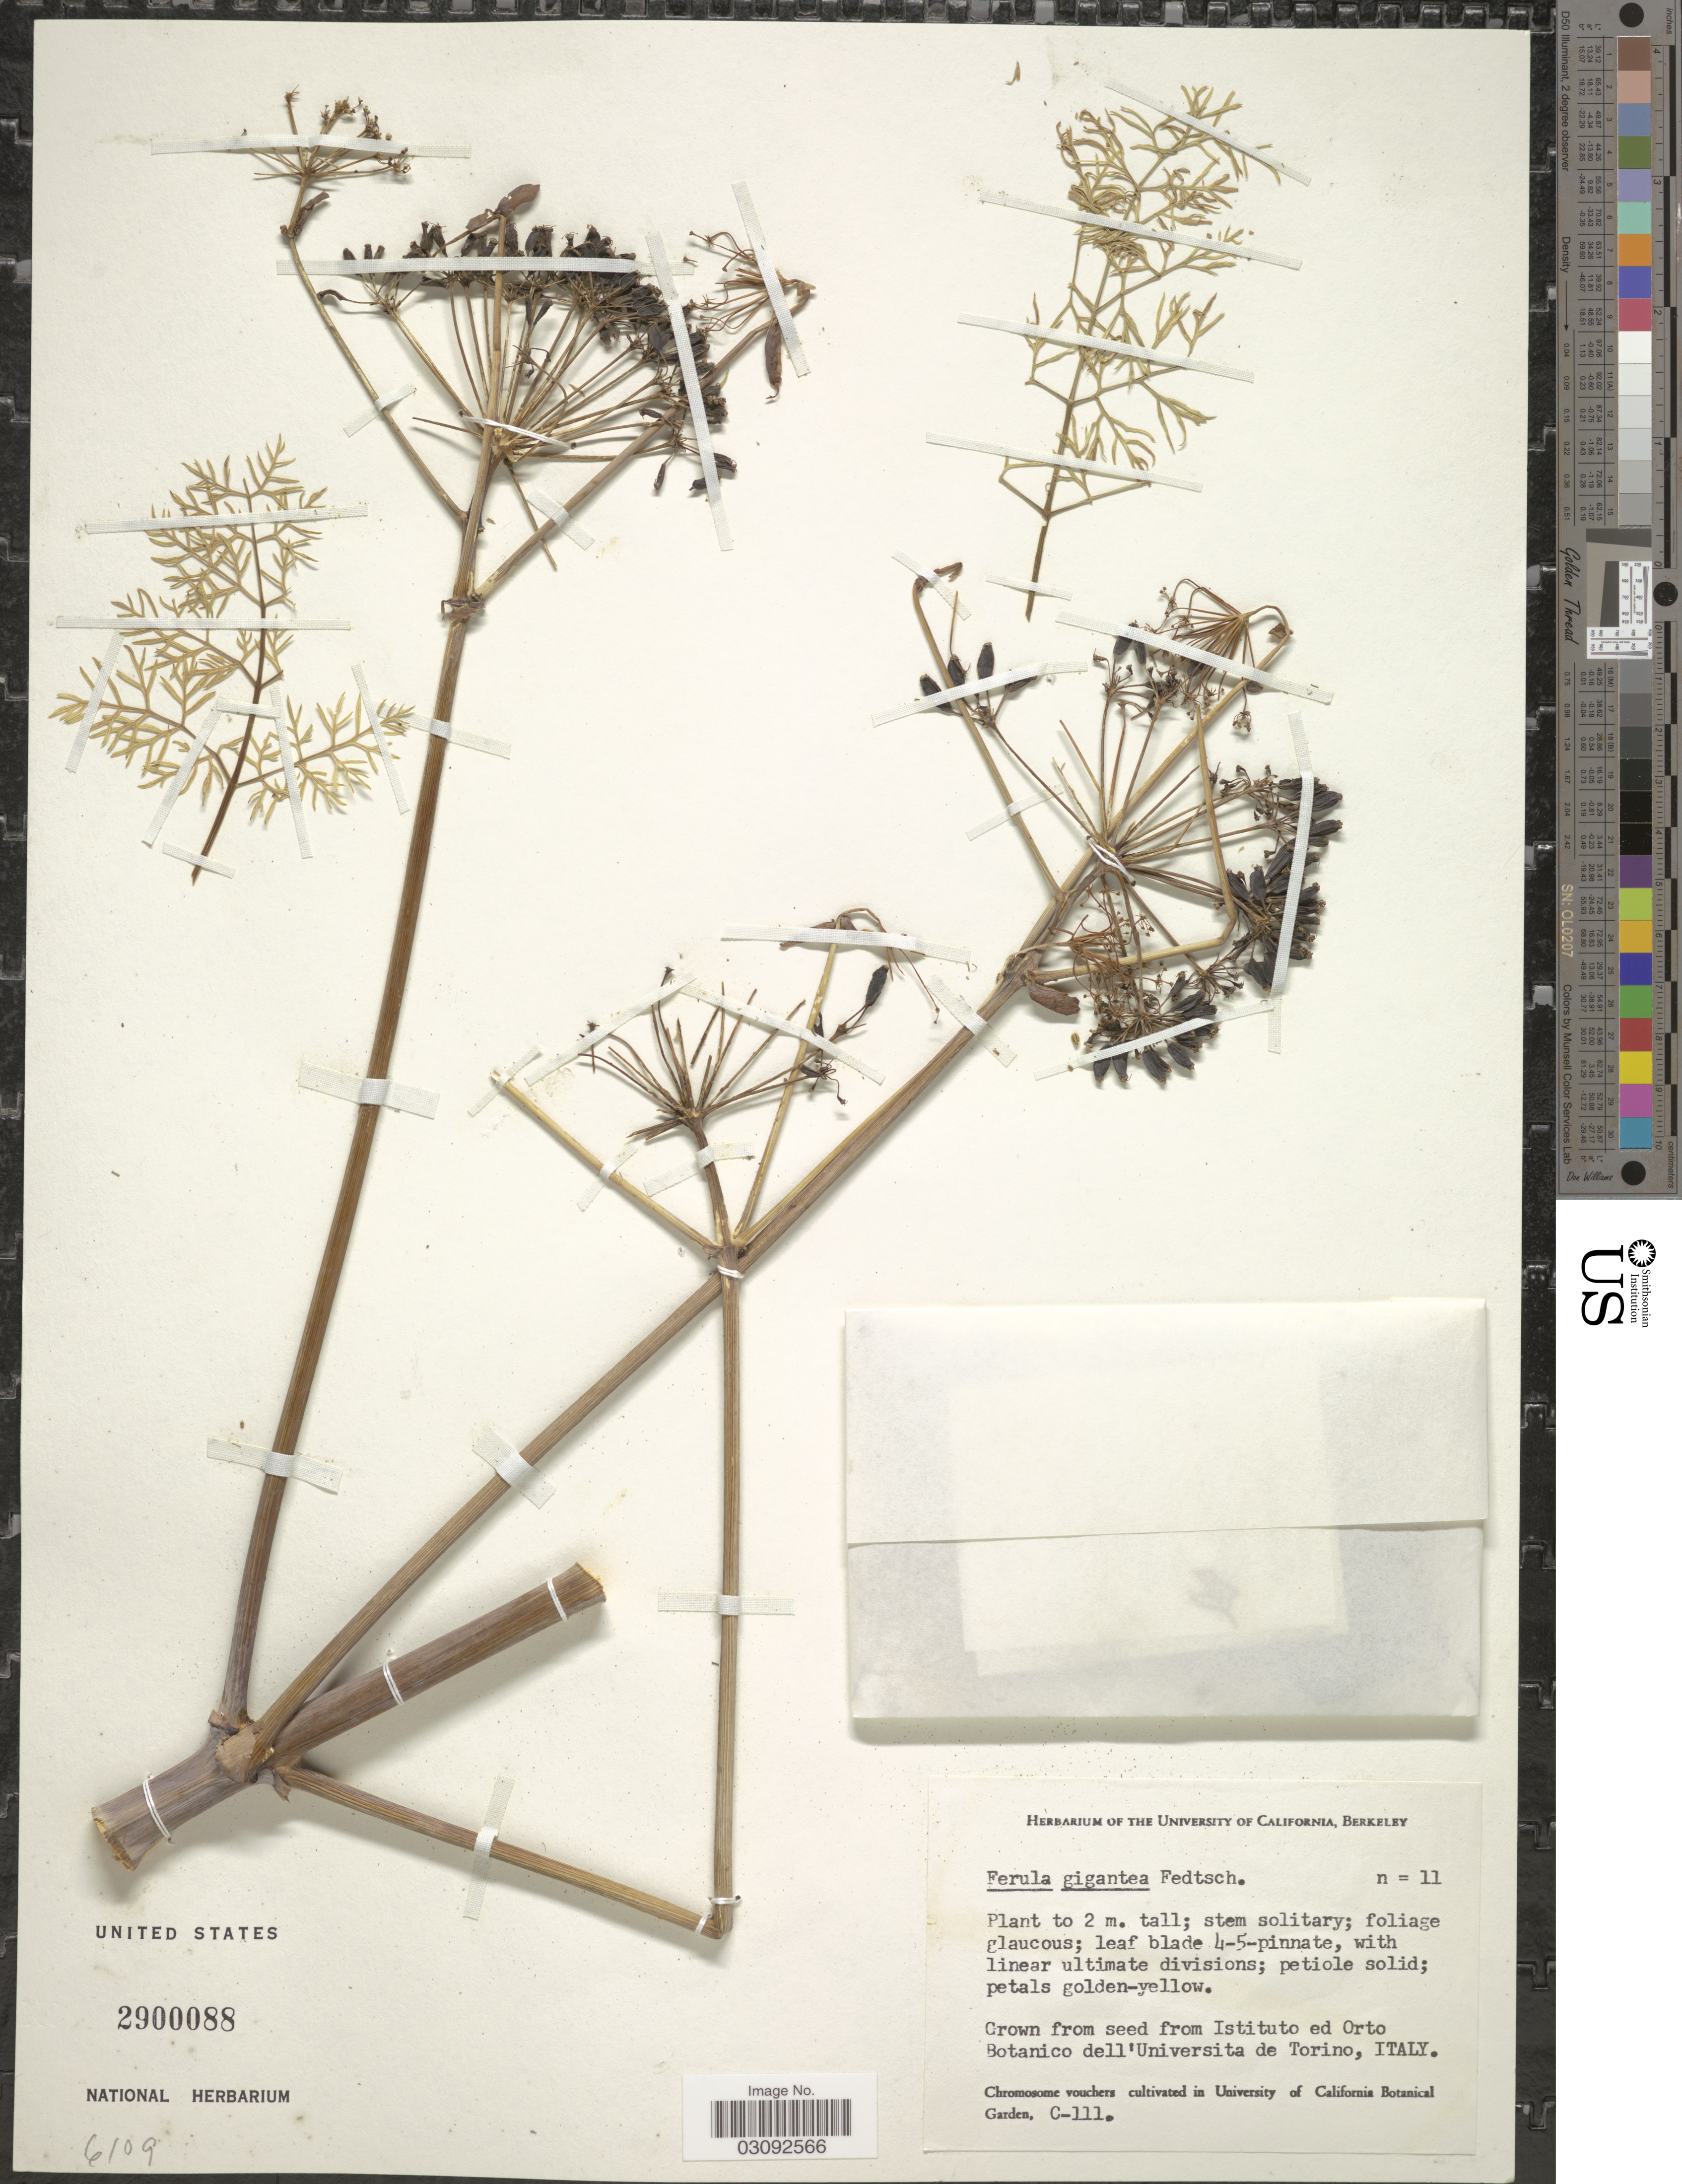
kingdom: Plantae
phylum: Tracheophyta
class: Magnoliopsida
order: Apiales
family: Apiaceae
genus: Ferula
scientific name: Ferula gigantea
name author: B. Fedtsch.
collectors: ex herb. Univ. of California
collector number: C-111?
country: United States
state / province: California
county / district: Alameda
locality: The University of California, Berkeley.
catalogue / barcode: US 2900088